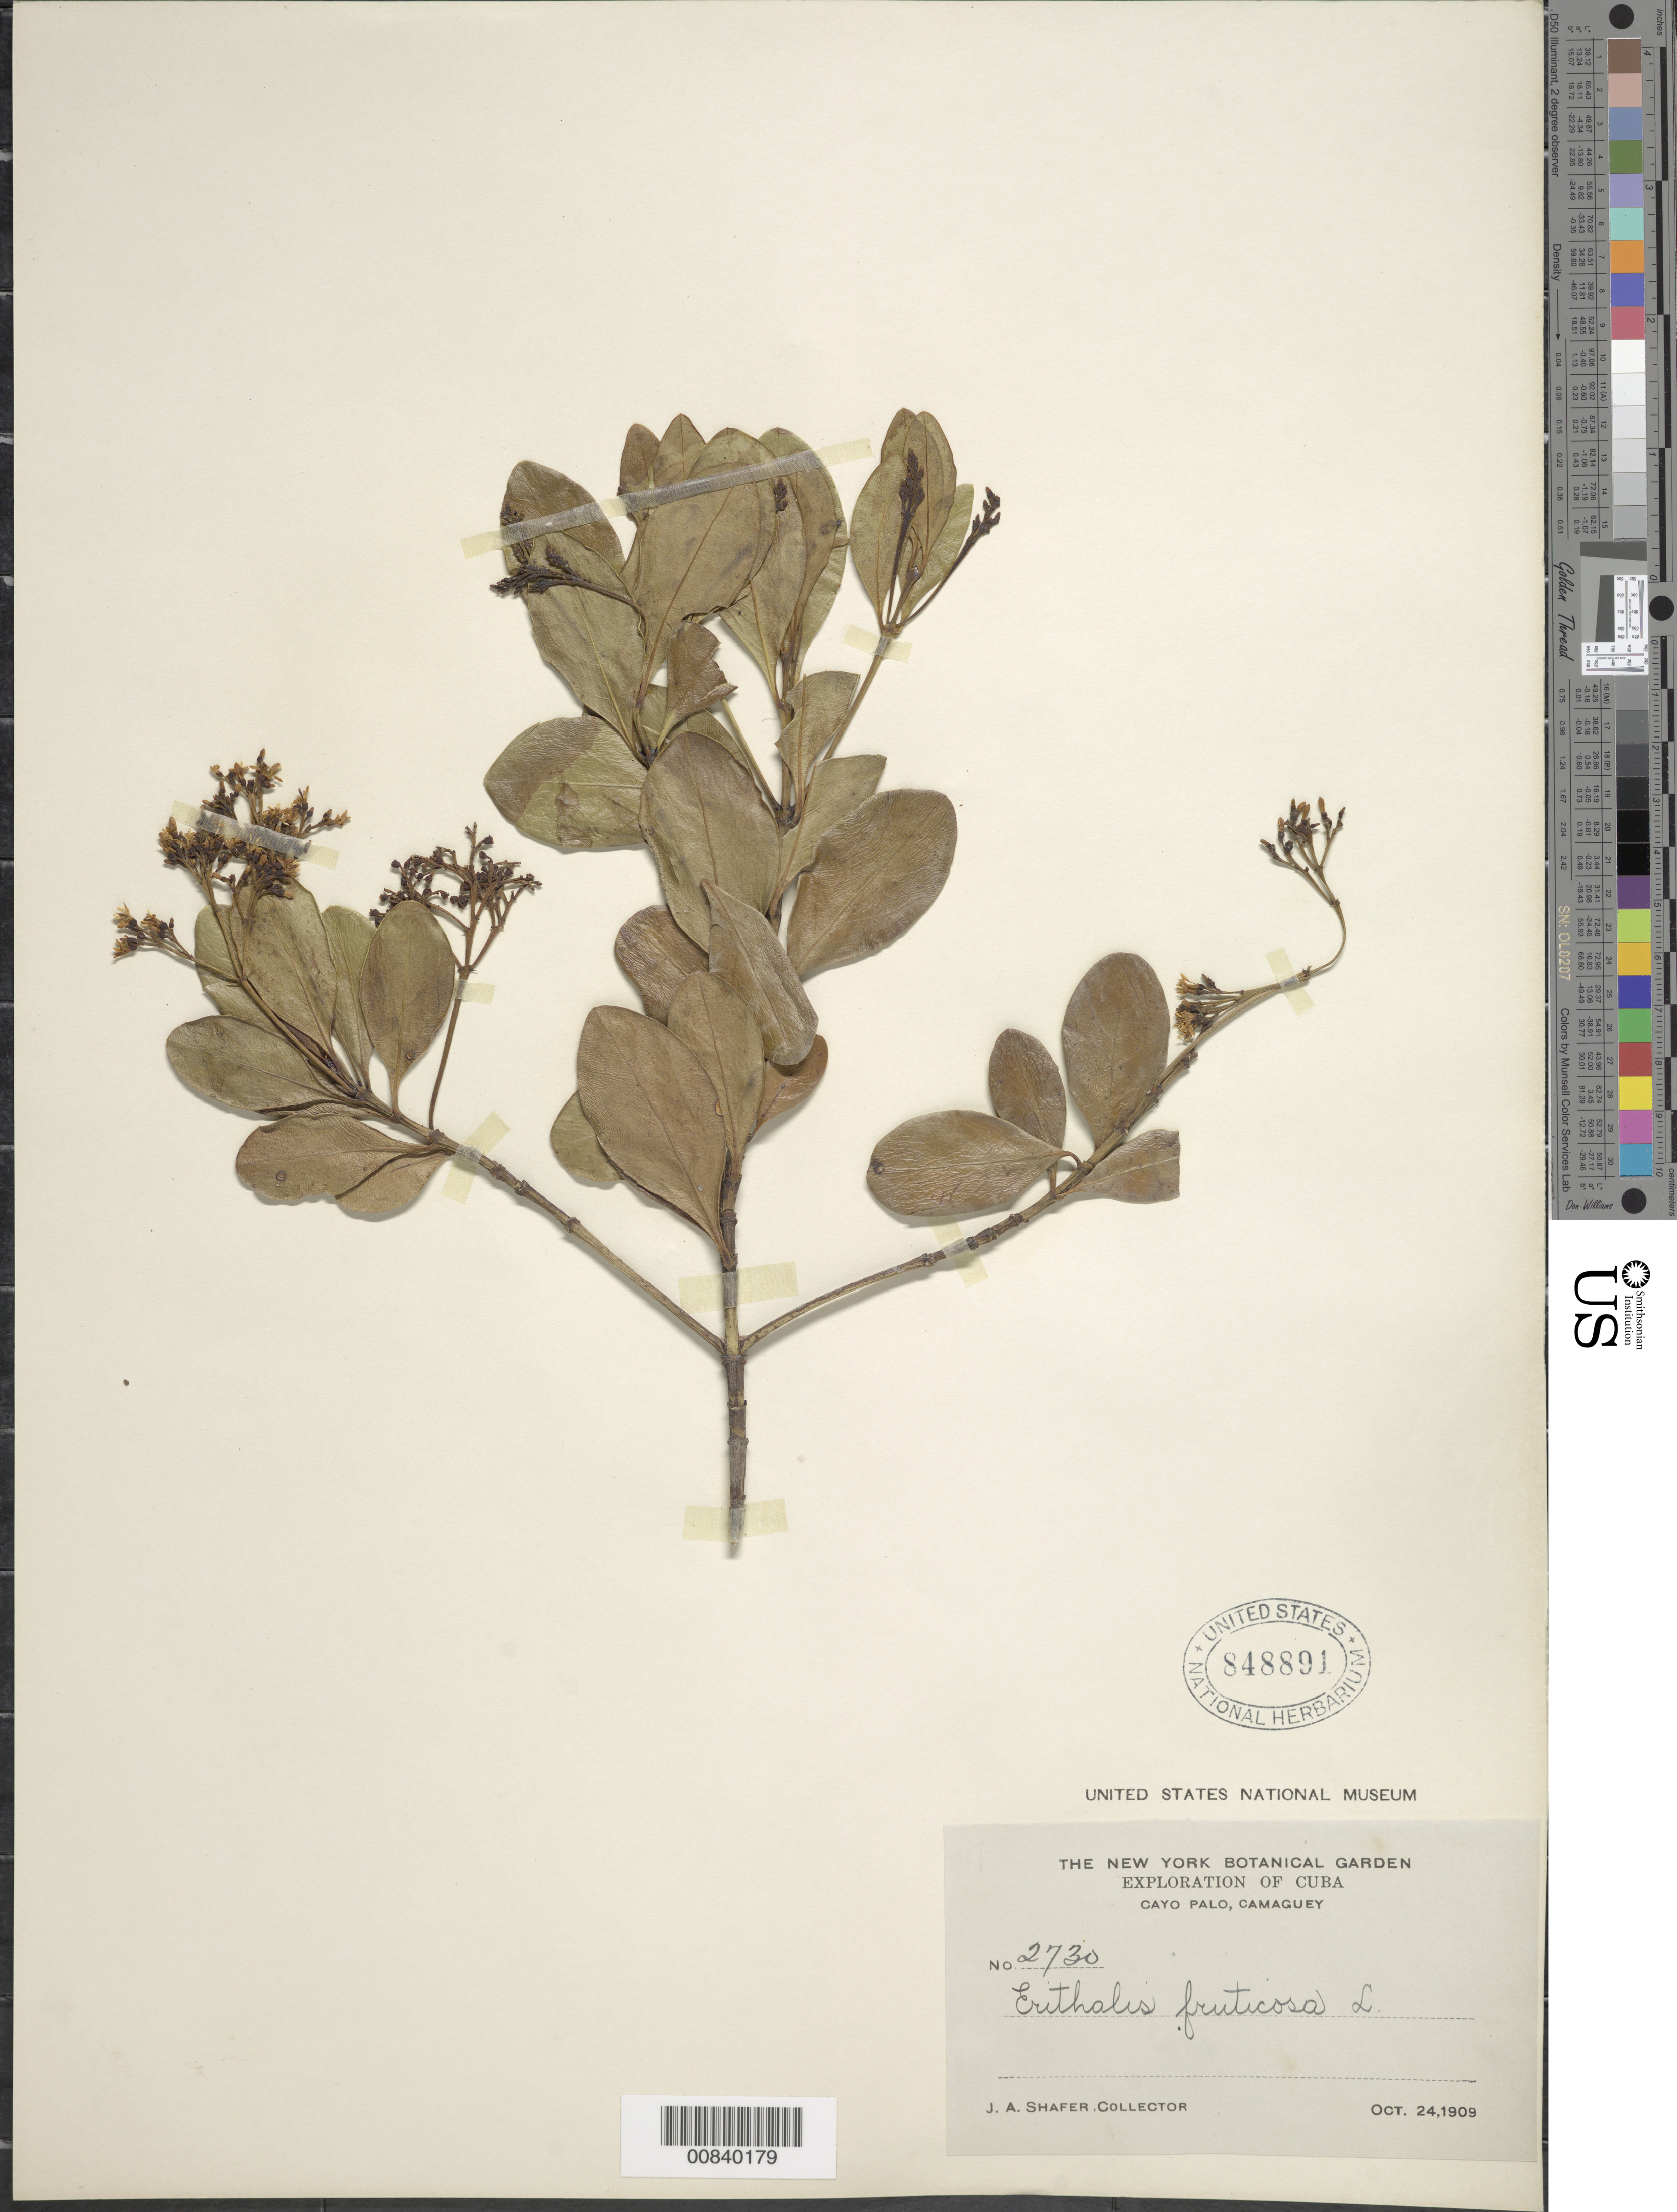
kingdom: Plantae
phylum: Tracheophyta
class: Magnoliopsida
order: Gentianales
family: Rubiaceae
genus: Erithalis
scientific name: Erithalis fruticosa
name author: L.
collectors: J. A. Shafer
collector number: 2730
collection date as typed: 24 Oct 1909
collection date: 1909-10-24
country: Cuba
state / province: Camaguey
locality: Cayo Palo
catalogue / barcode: US 848891